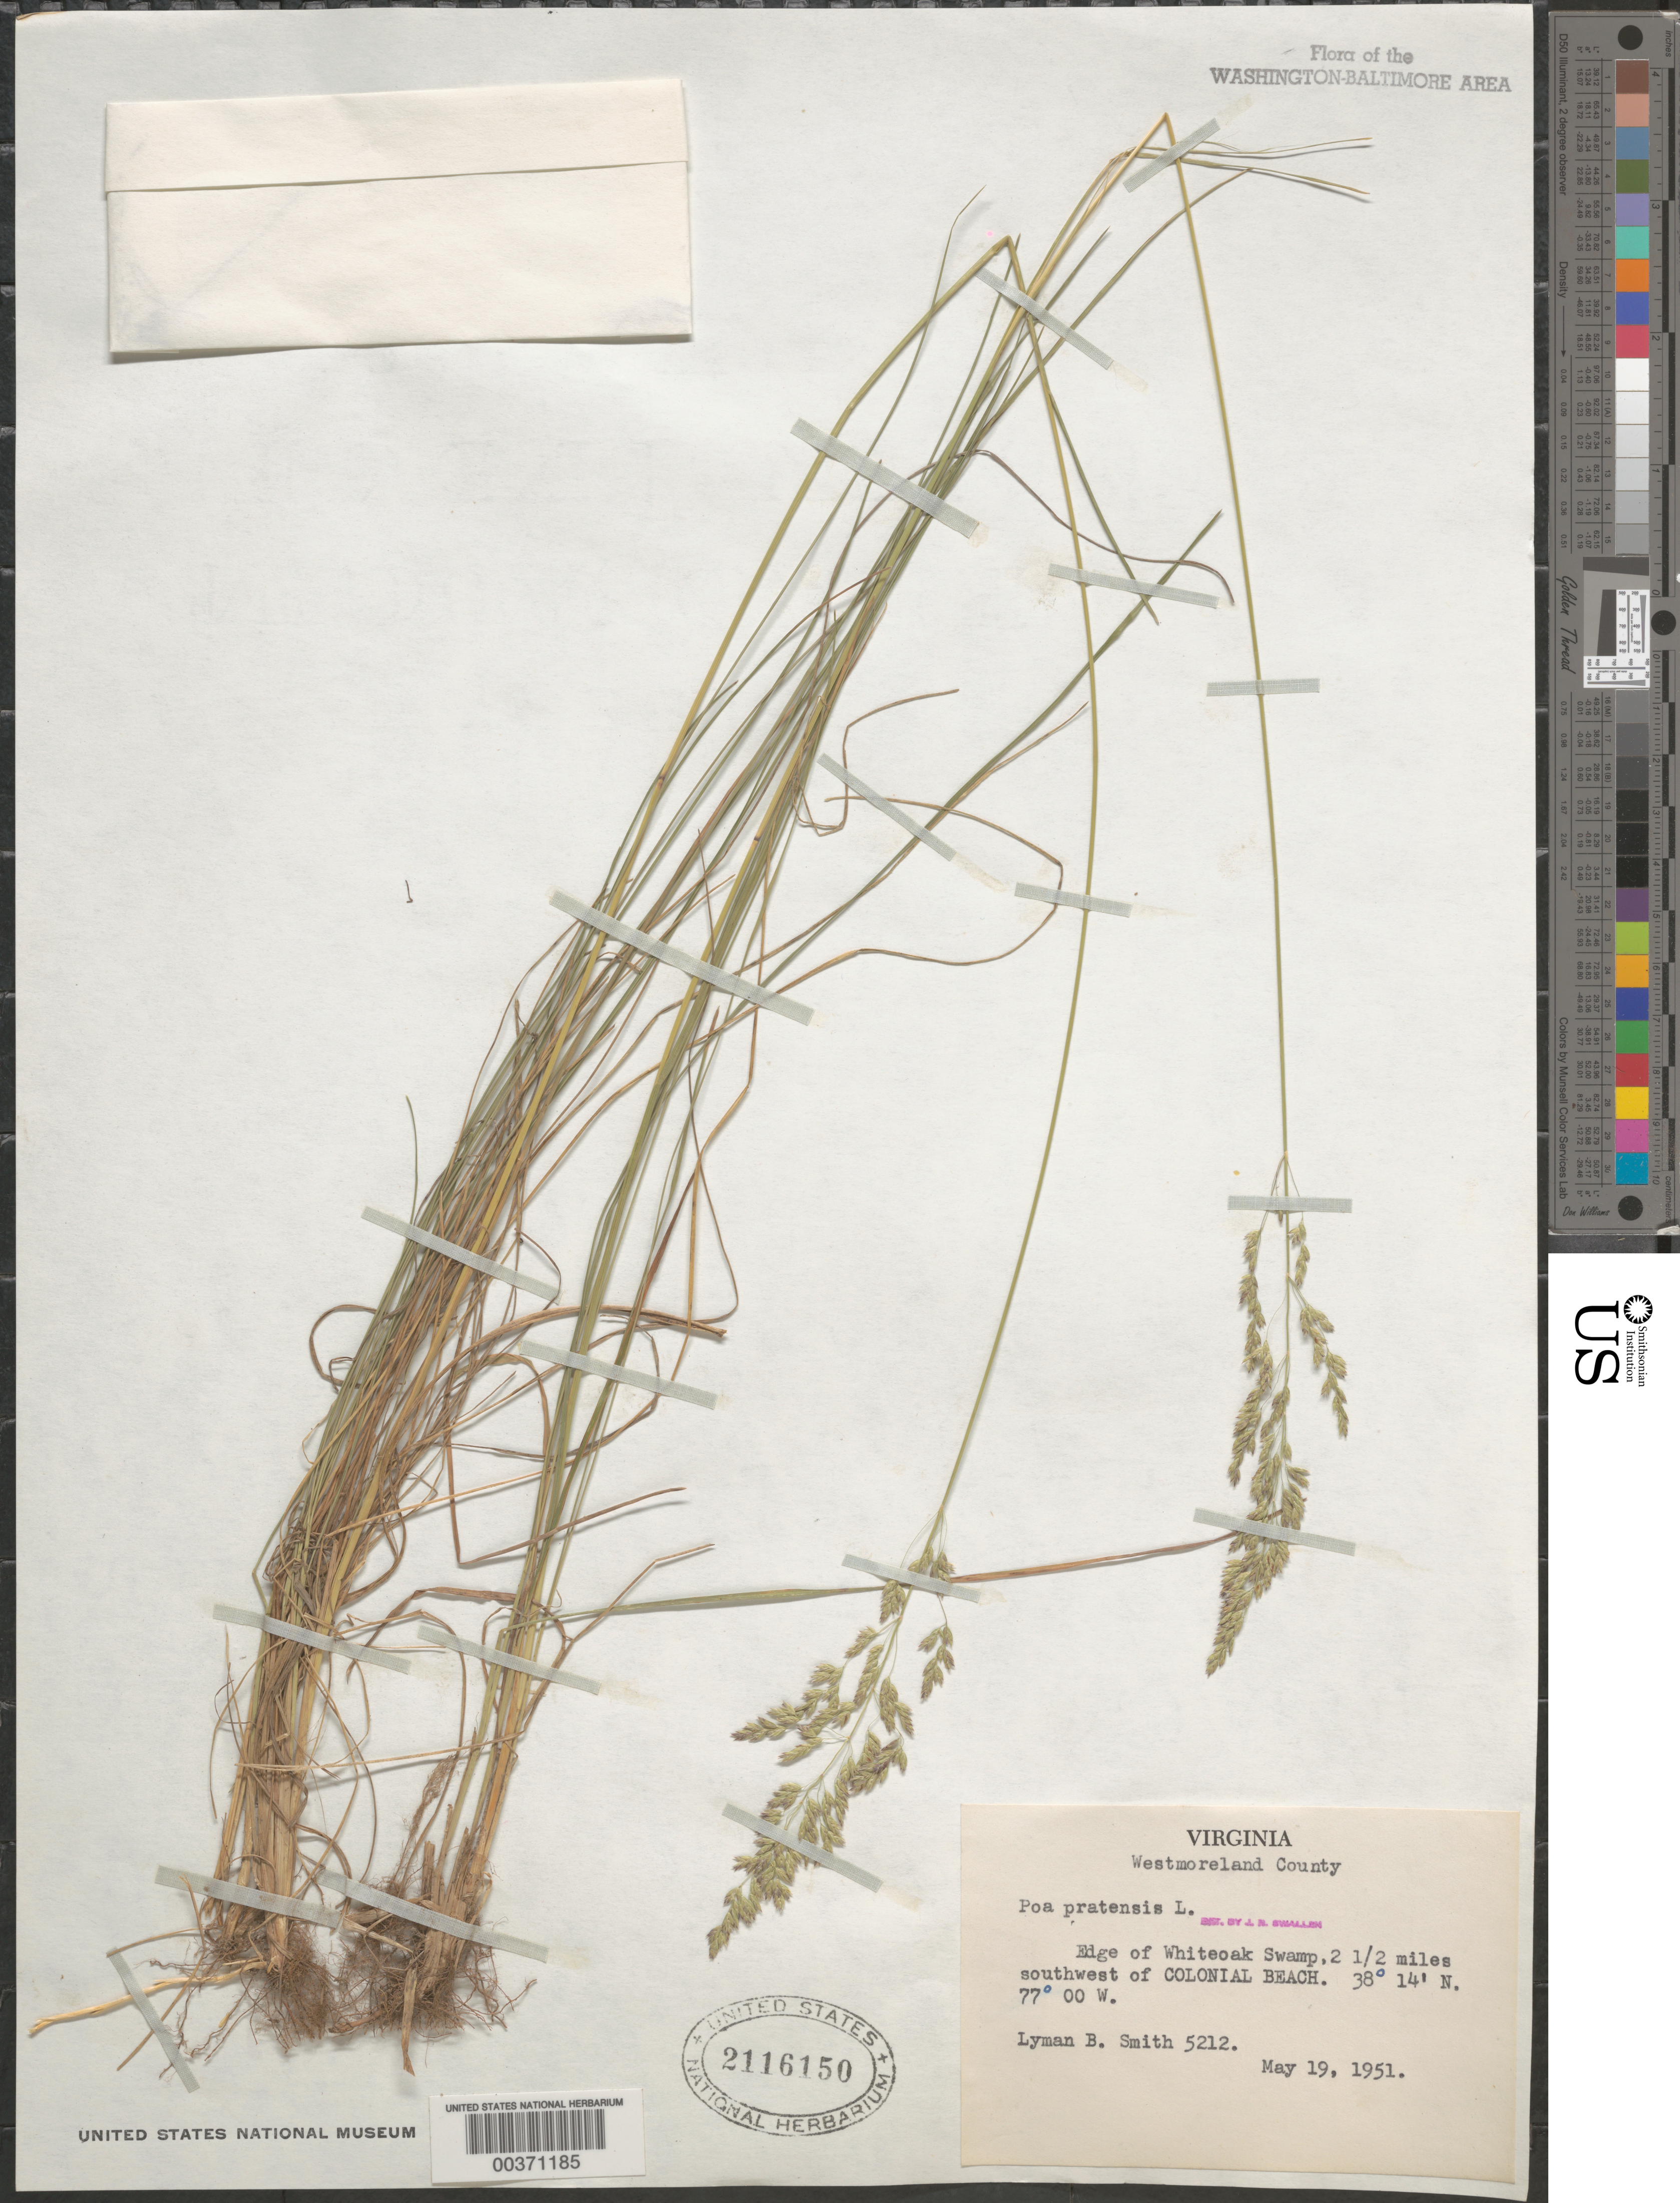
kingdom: Plantae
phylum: Tracheophyta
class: Liliopsida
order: Poales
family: Poaceae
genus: Poa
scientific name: Poa pratensis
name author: L.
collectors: L. Smith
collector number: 5212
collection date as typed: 19 May 1951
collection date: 1951-05-19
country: United States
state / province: Virginia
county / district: Westmoreland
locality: Whiteoak swamp, southwest of Colonial Beach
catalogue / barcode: US 2116150